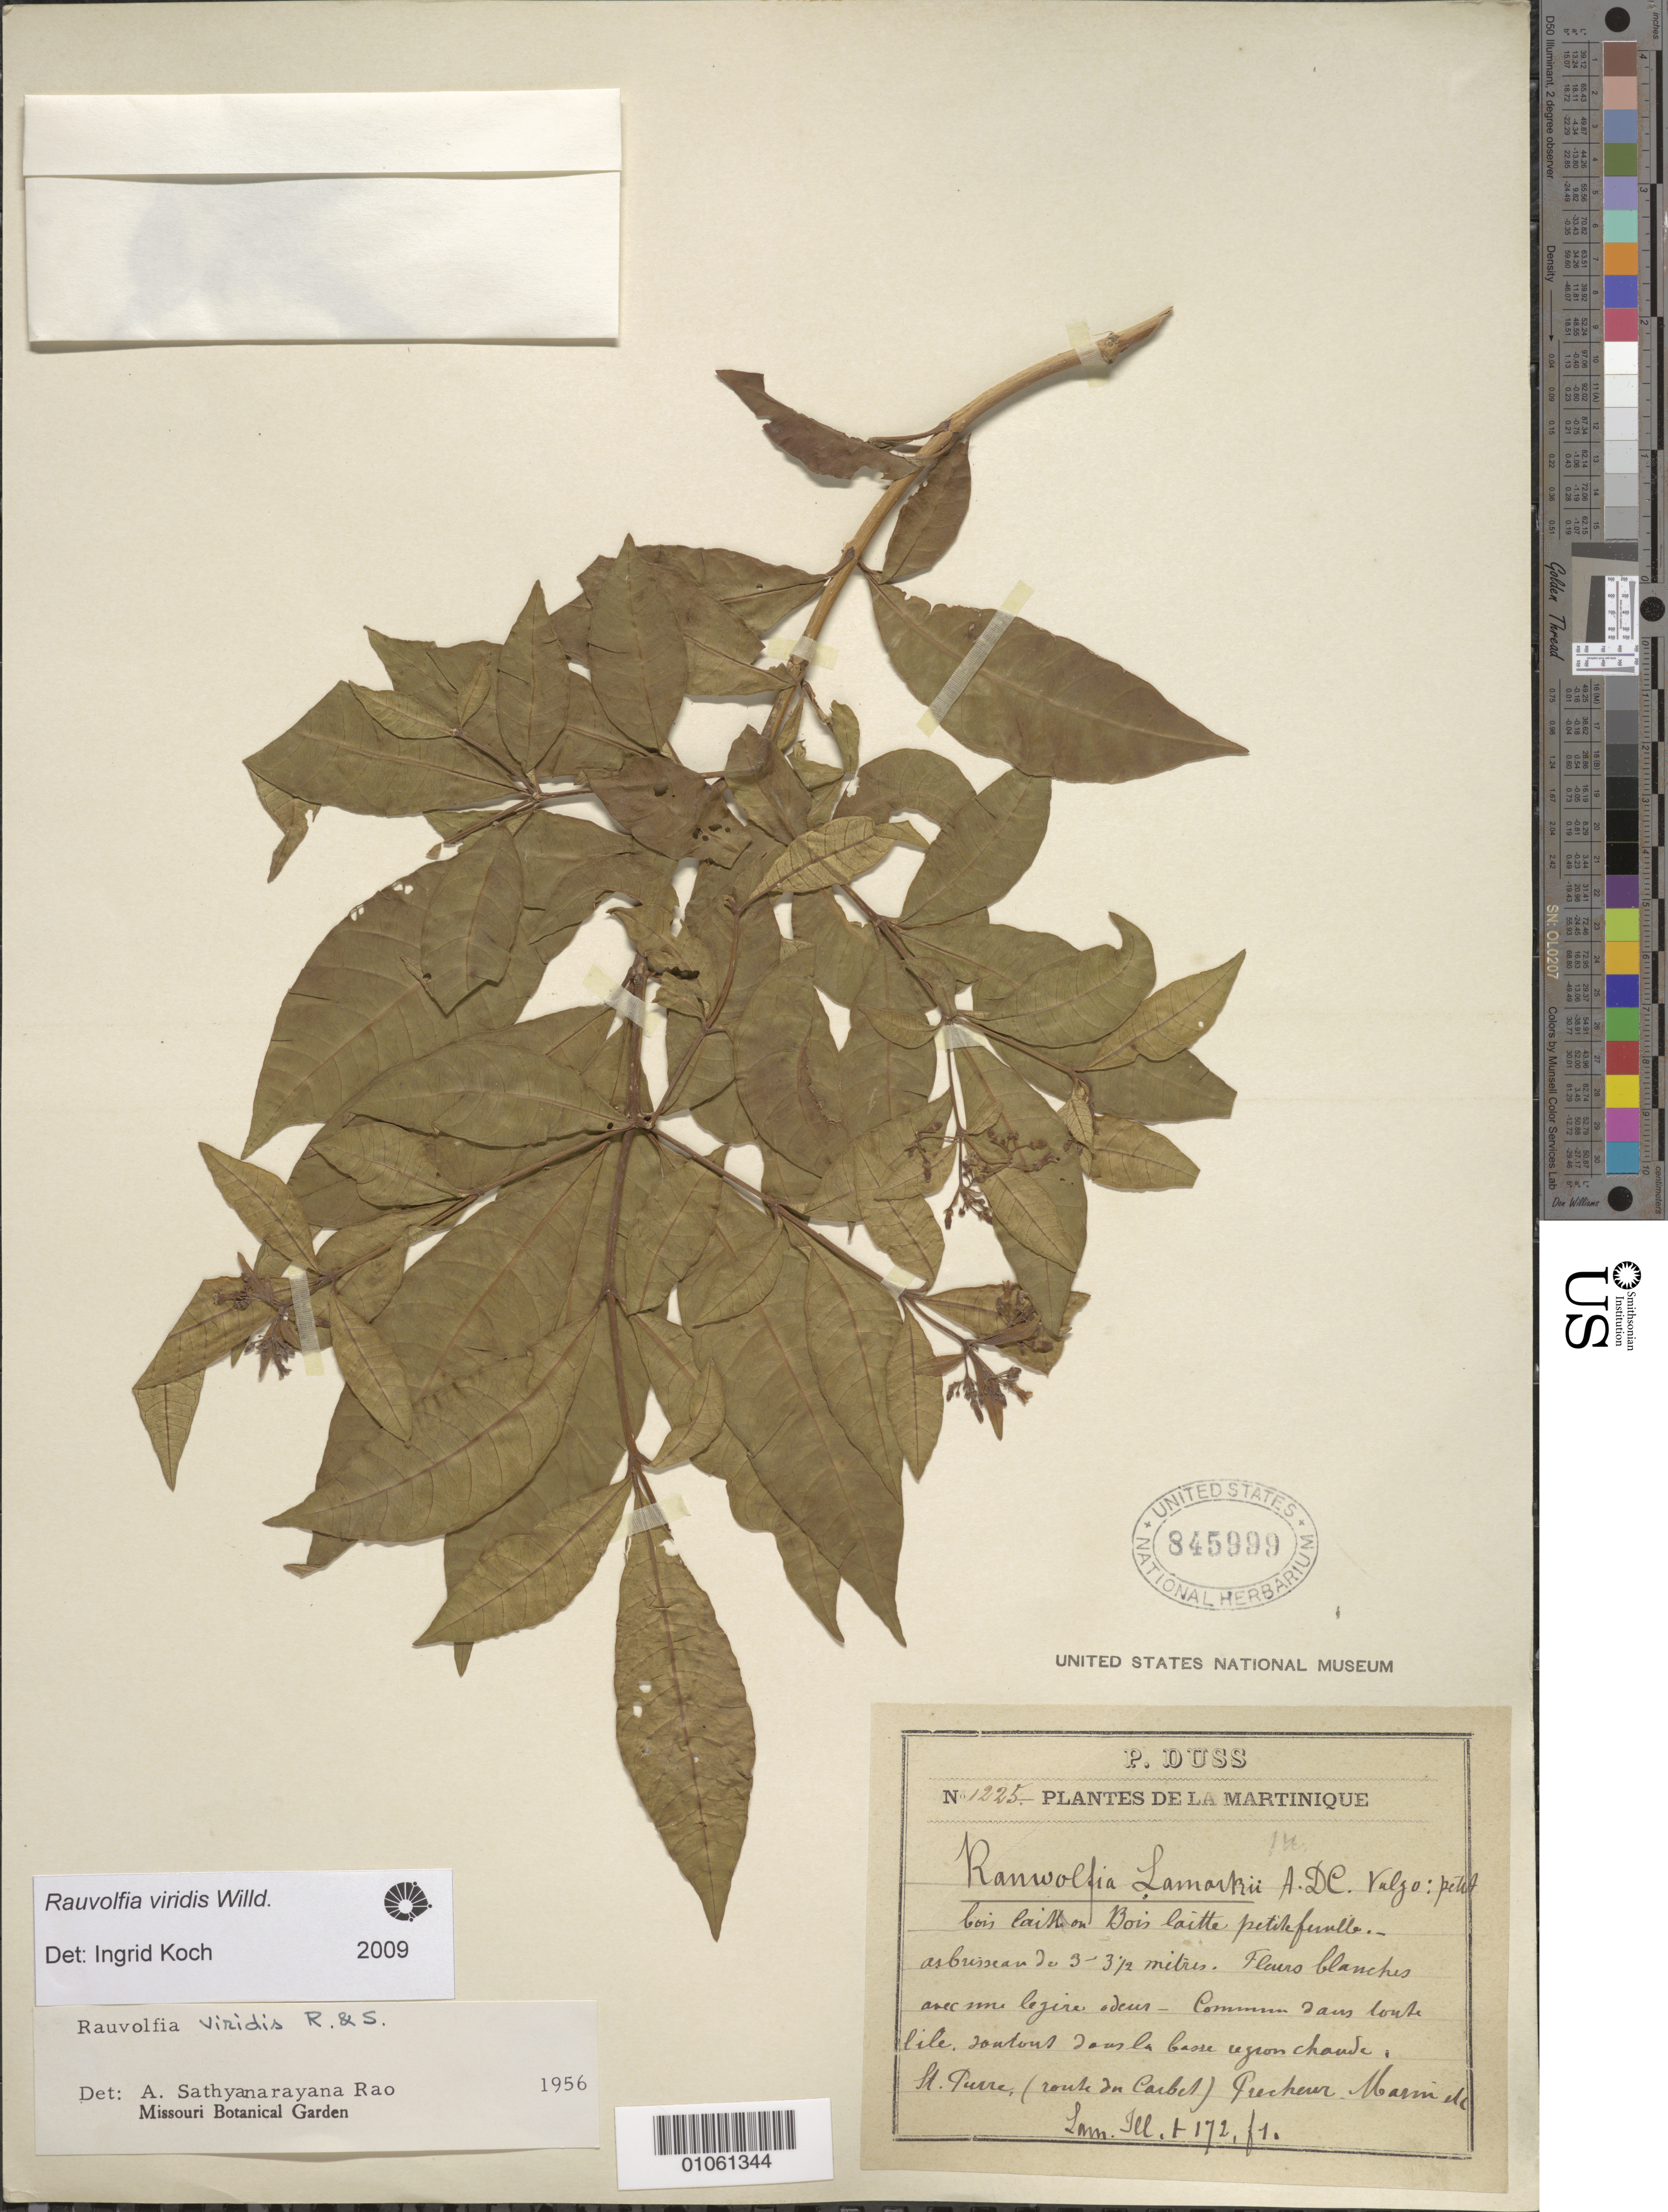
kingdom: Plantae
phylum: Tracheophyta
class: Magnoliopsida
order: Gentianales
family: Apocynaceae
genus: Rauvolfia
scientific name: Rauvolfia viridis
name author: Willd. ex Roem. & Schult.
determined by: Koch, I.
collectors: Père Duss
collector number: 1225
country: Martinique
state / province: Saint-Pierre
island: Martinique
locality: St. Pierre, route du Carbet, Precheur Marinete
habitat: Common sans toute l'ile, sourtout dans la basse region chaude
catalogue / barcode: US 845999